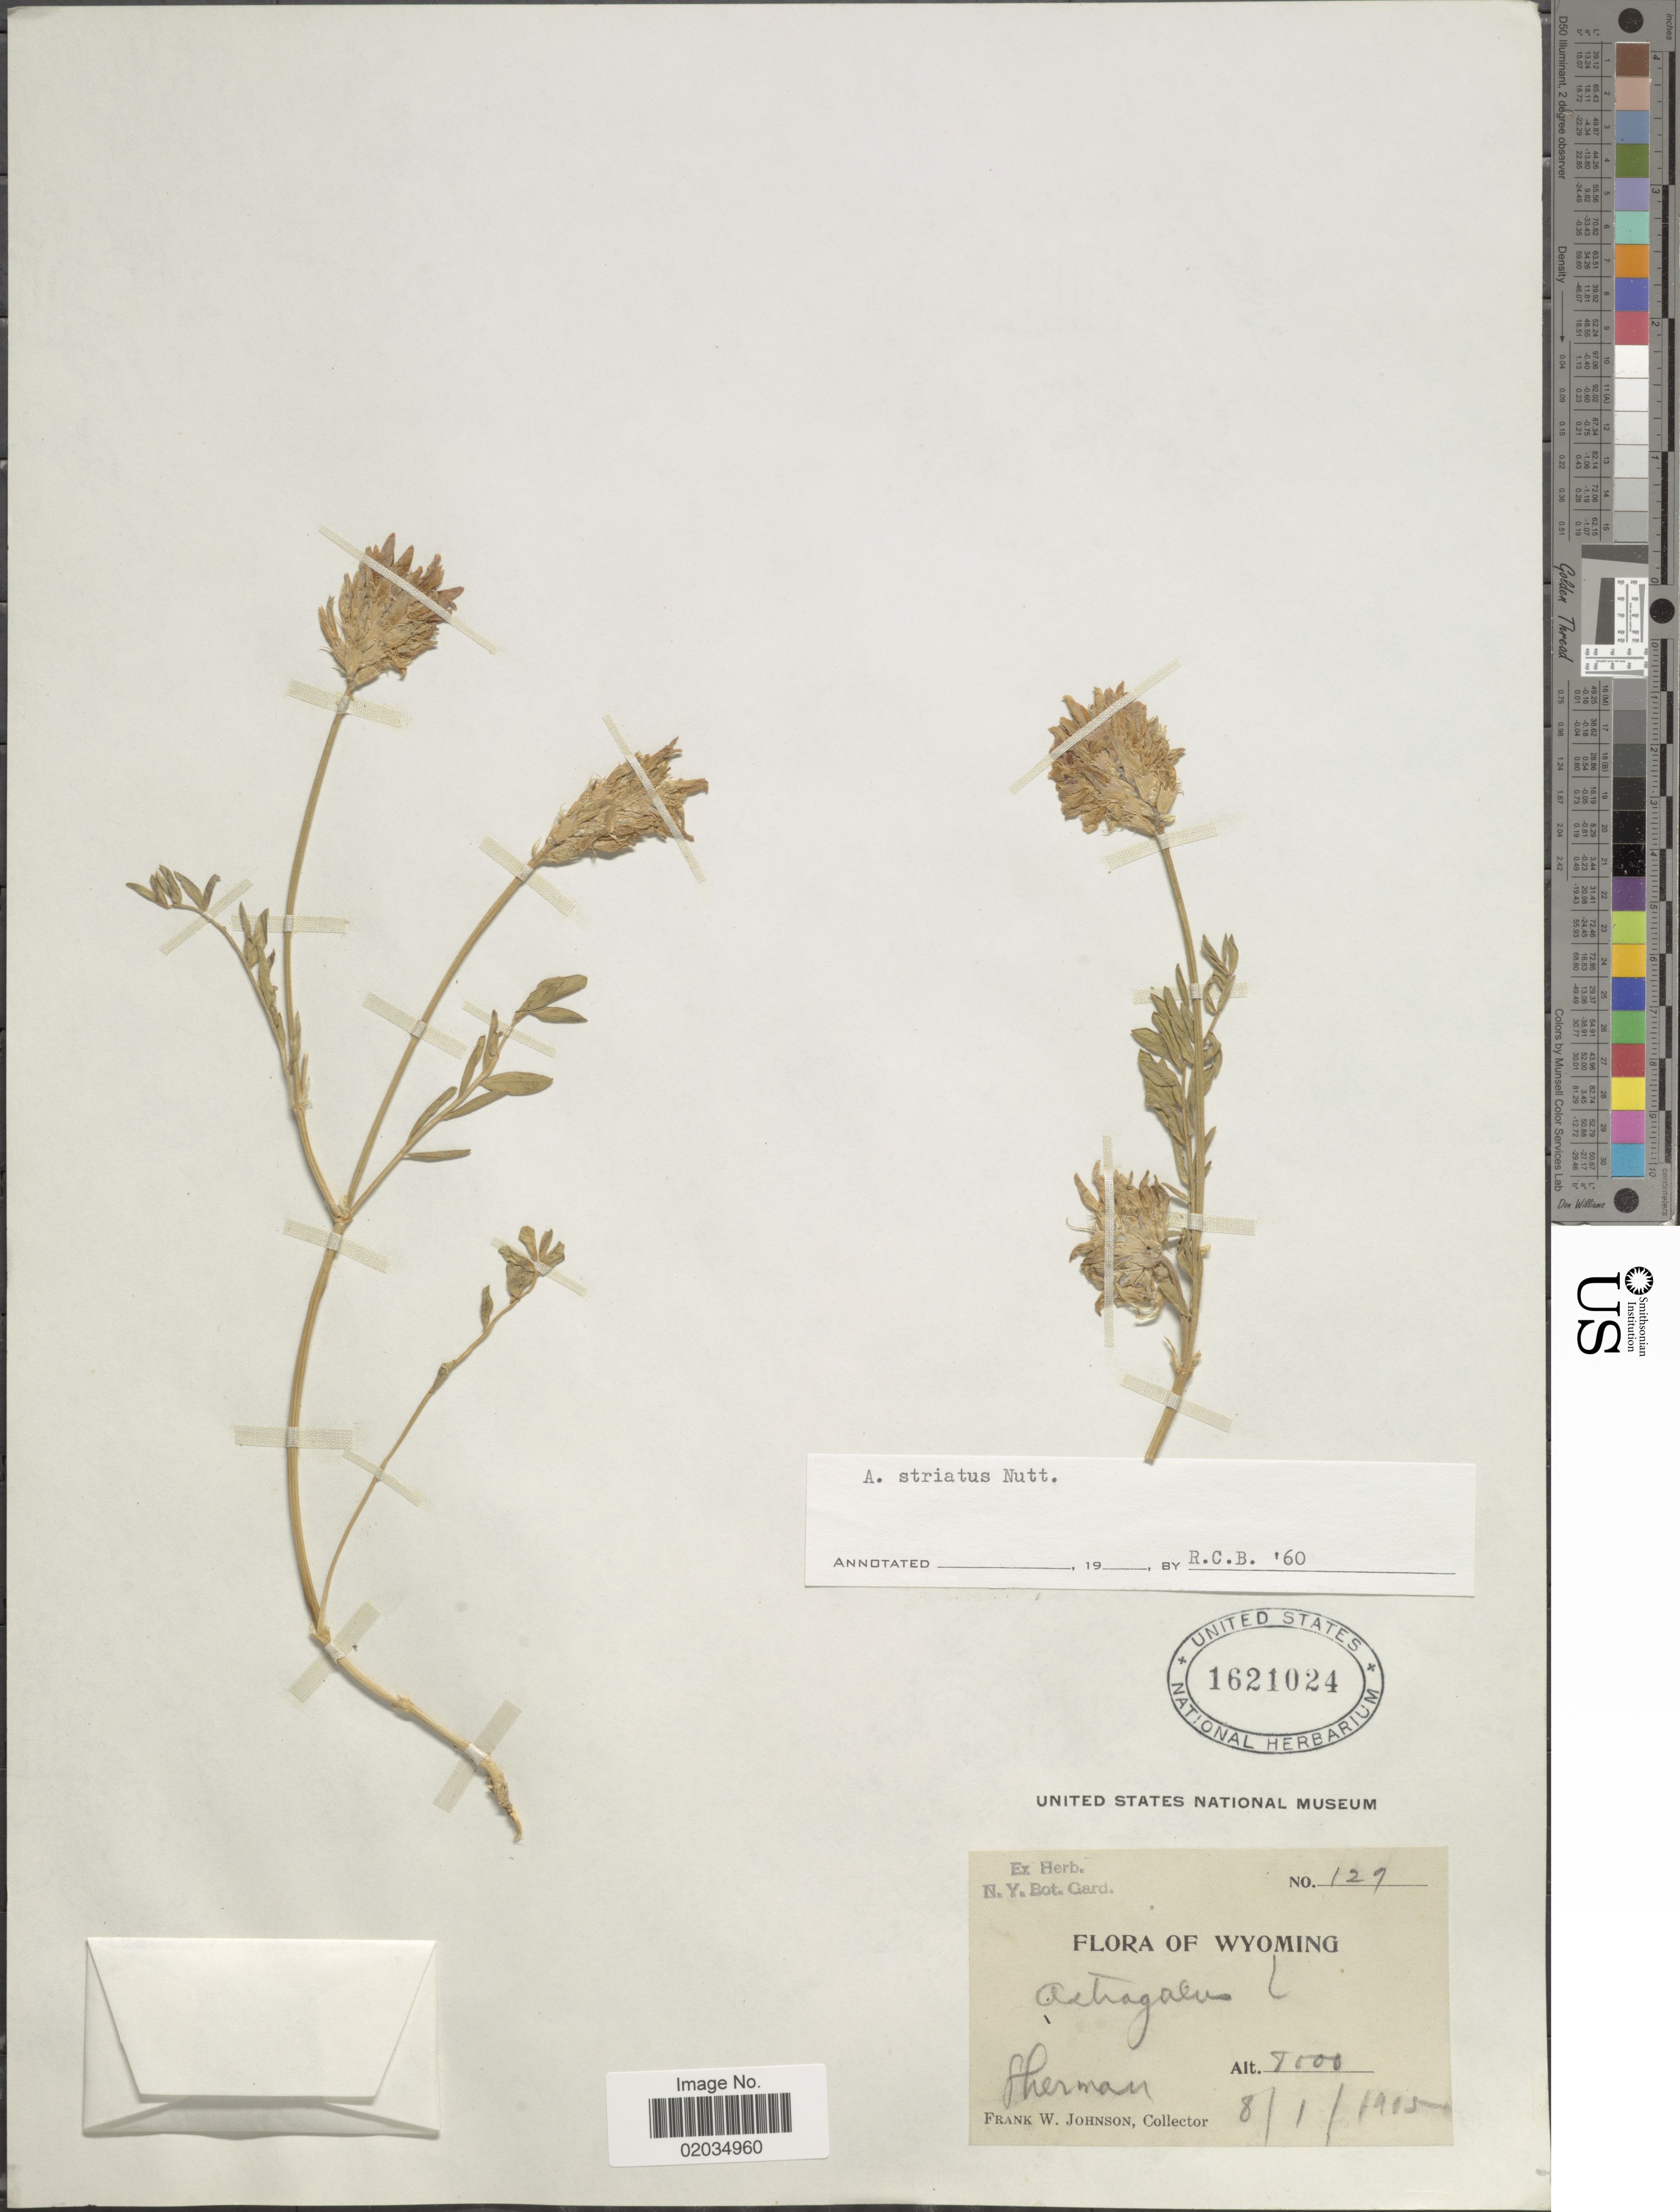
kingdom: Plantae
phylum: Tracheophyta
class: Magnoliopsida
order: Fabales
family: Fabaceae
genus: Astragalus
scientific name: Astragalus striatus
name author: Nutt.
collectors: F. W. Johnson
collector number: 129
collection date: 1905-08-01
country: United States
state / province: Wyoming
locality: Sherman [unsure placement]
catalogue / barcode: US 1621024